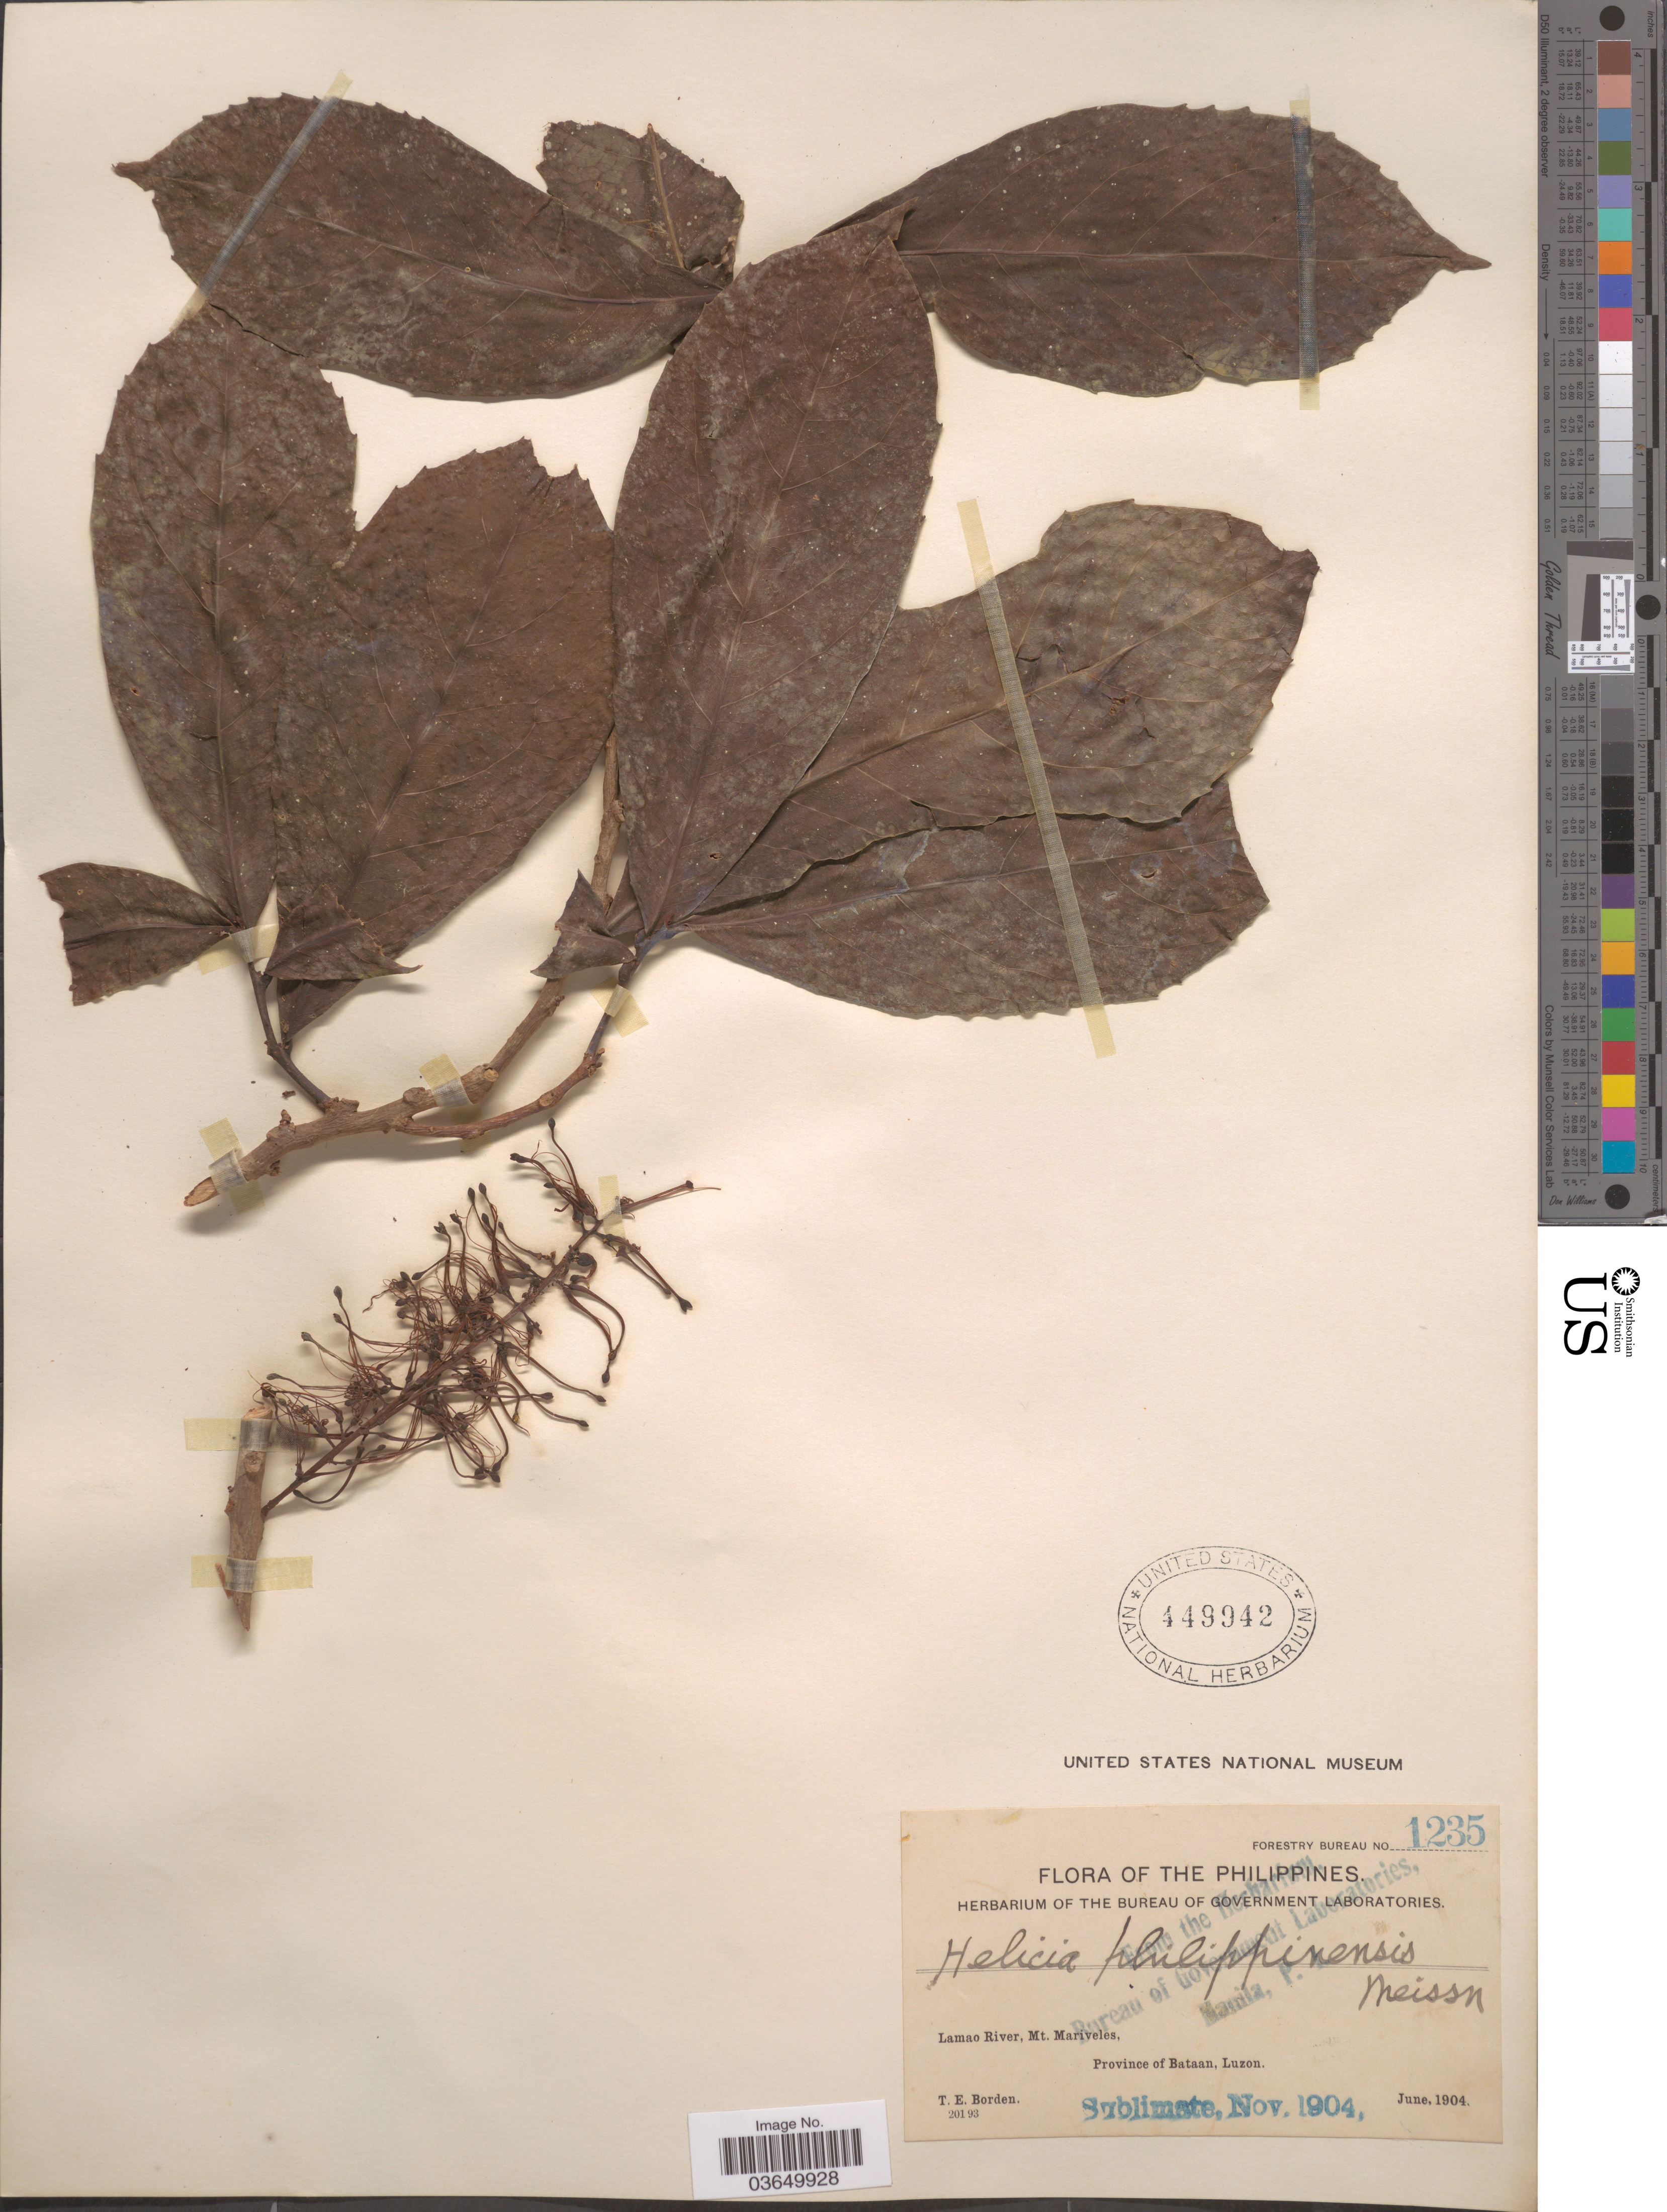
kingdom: Plantae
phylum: Tracheophyta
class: Magnoliopsida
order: Proteales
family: Proteaceae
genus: Helicia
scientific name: Helicia cumingiana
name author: C. Presl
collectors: T. E. Borden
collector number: Forestry Bureau 1235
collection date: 1904-06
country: Philippines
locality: Lamao River, Mt. Mariveles, Province of Bataan, Luzon.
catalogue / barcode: US 449942